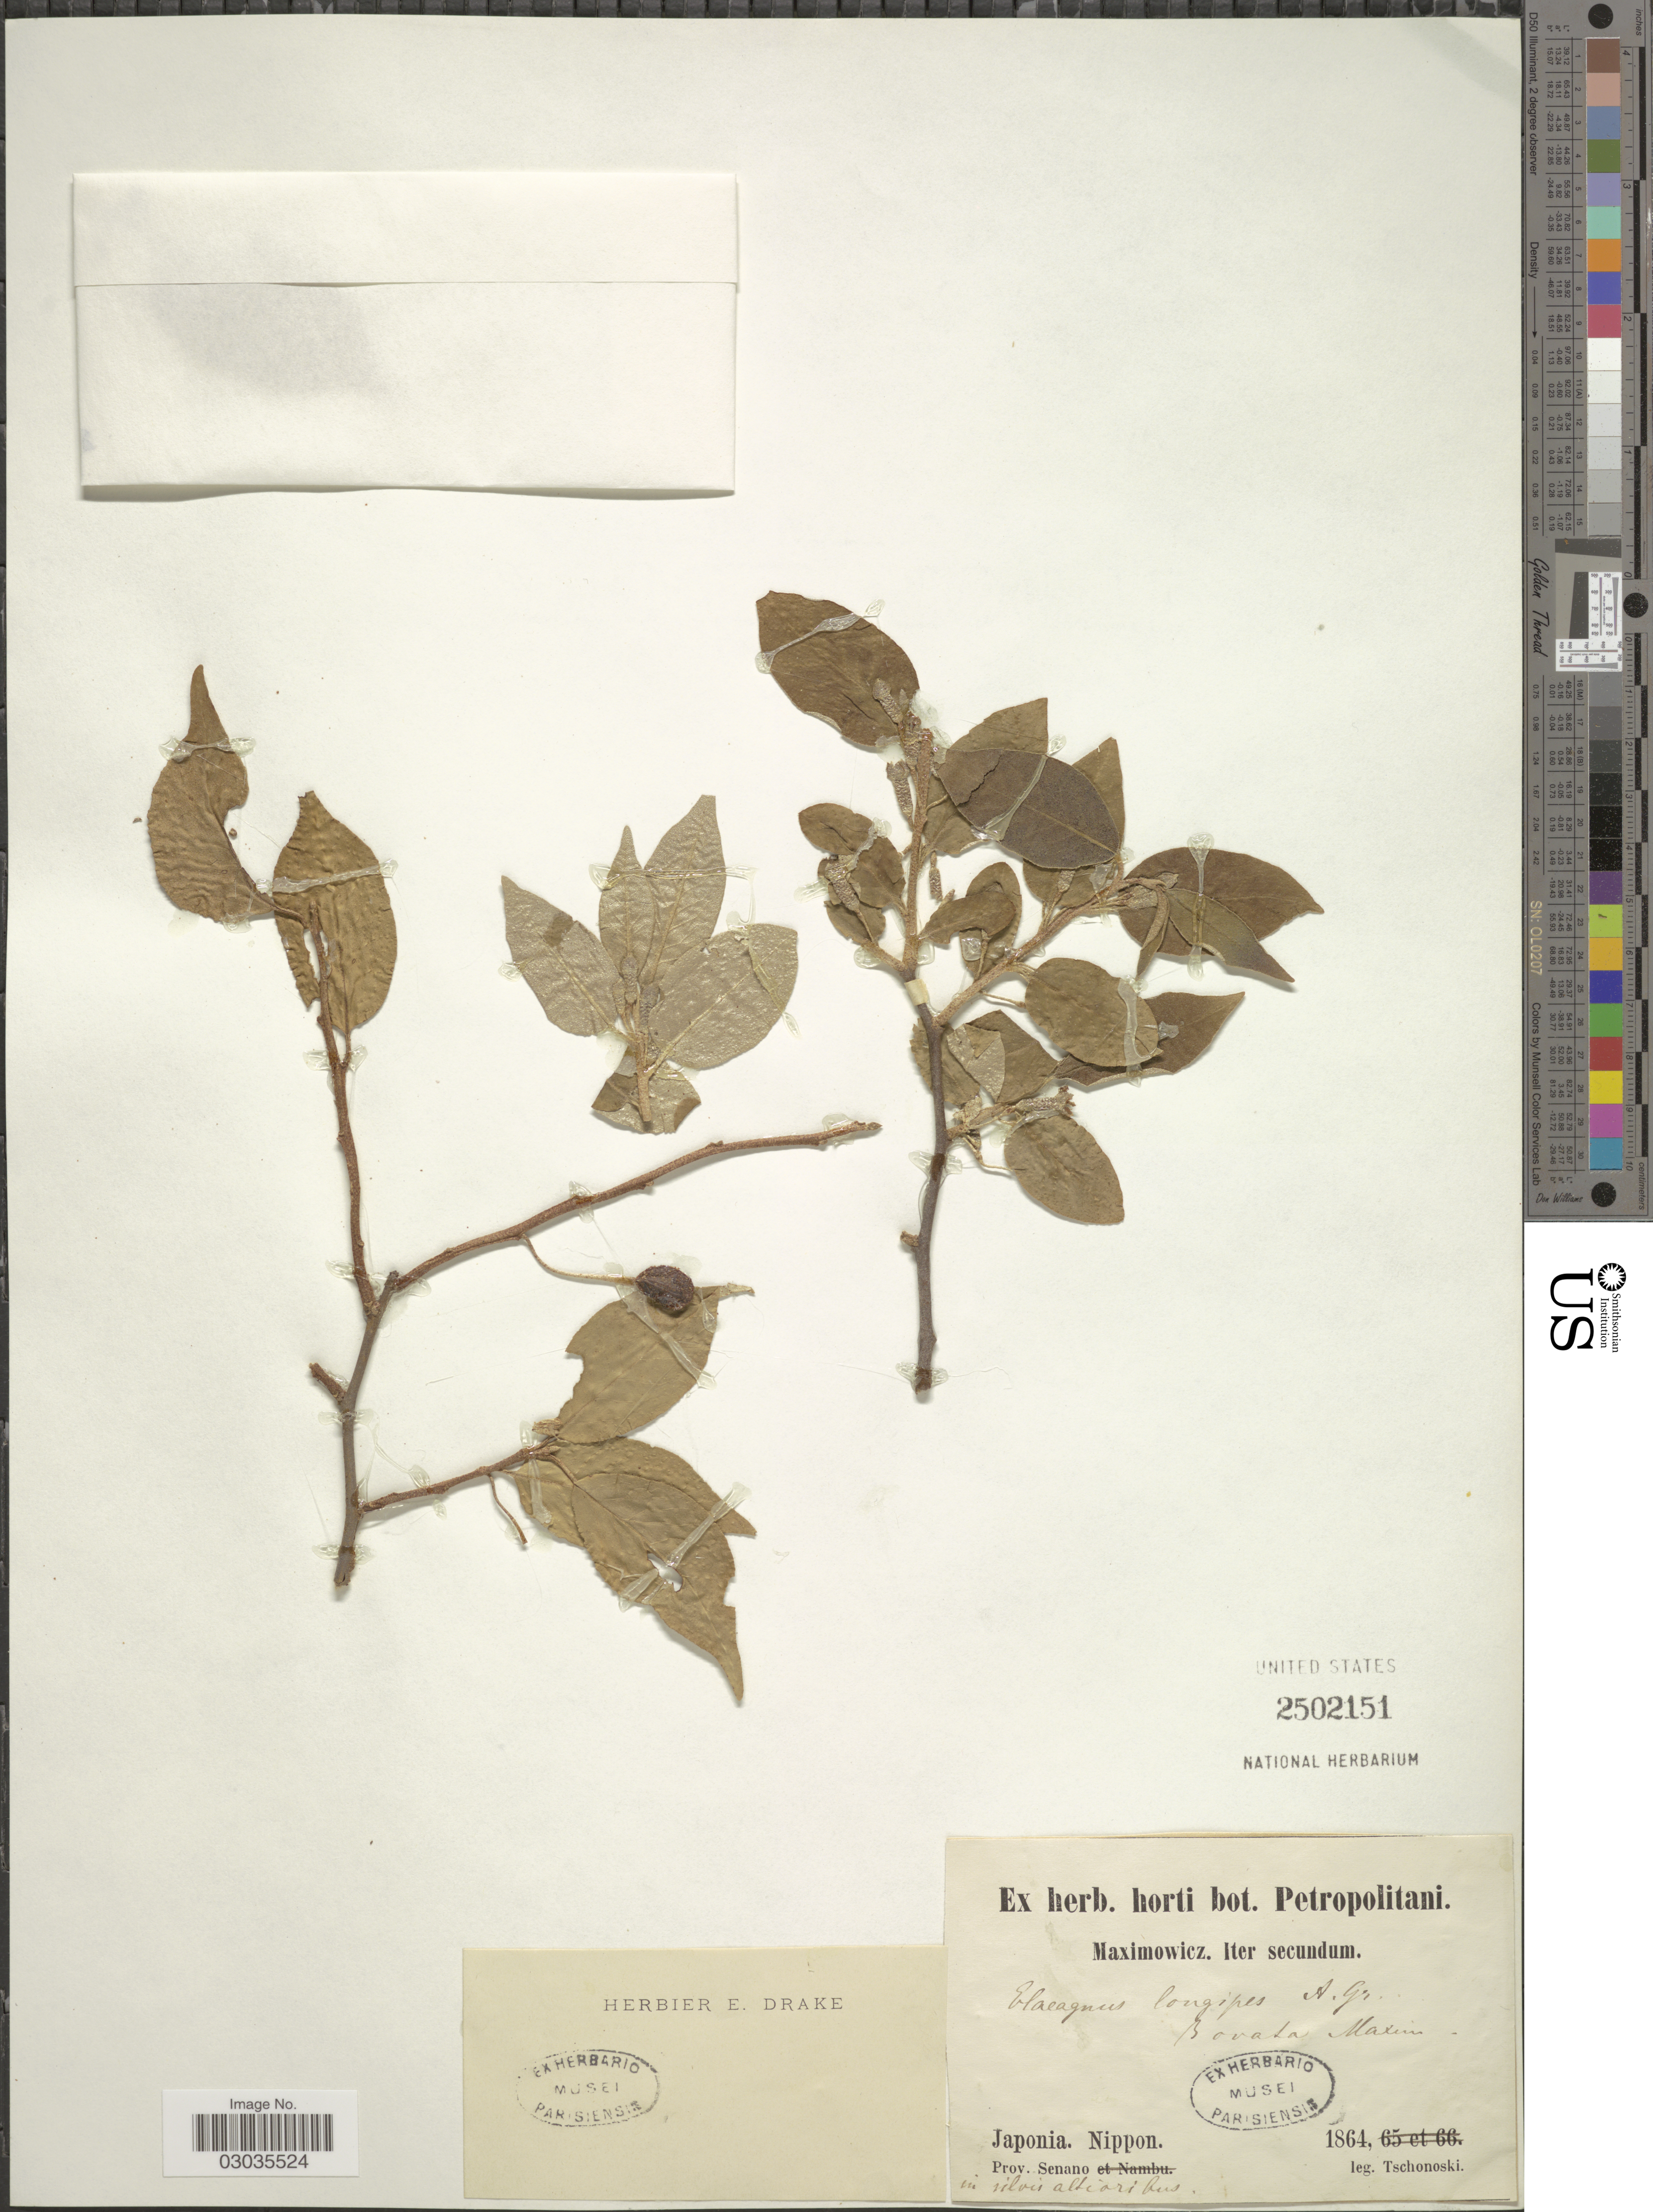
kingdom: Plantae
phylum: Tracheophyta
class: Magnoliopsida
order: Rosales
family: Elaeagnaceae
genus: Elaeagnus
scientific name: Elaeagnus longipes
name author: A. Gray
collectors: -. Tschonoski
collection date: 1864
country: Japan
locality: Japonia. Nippon. Prov. Senano.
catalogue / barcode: US 2502151